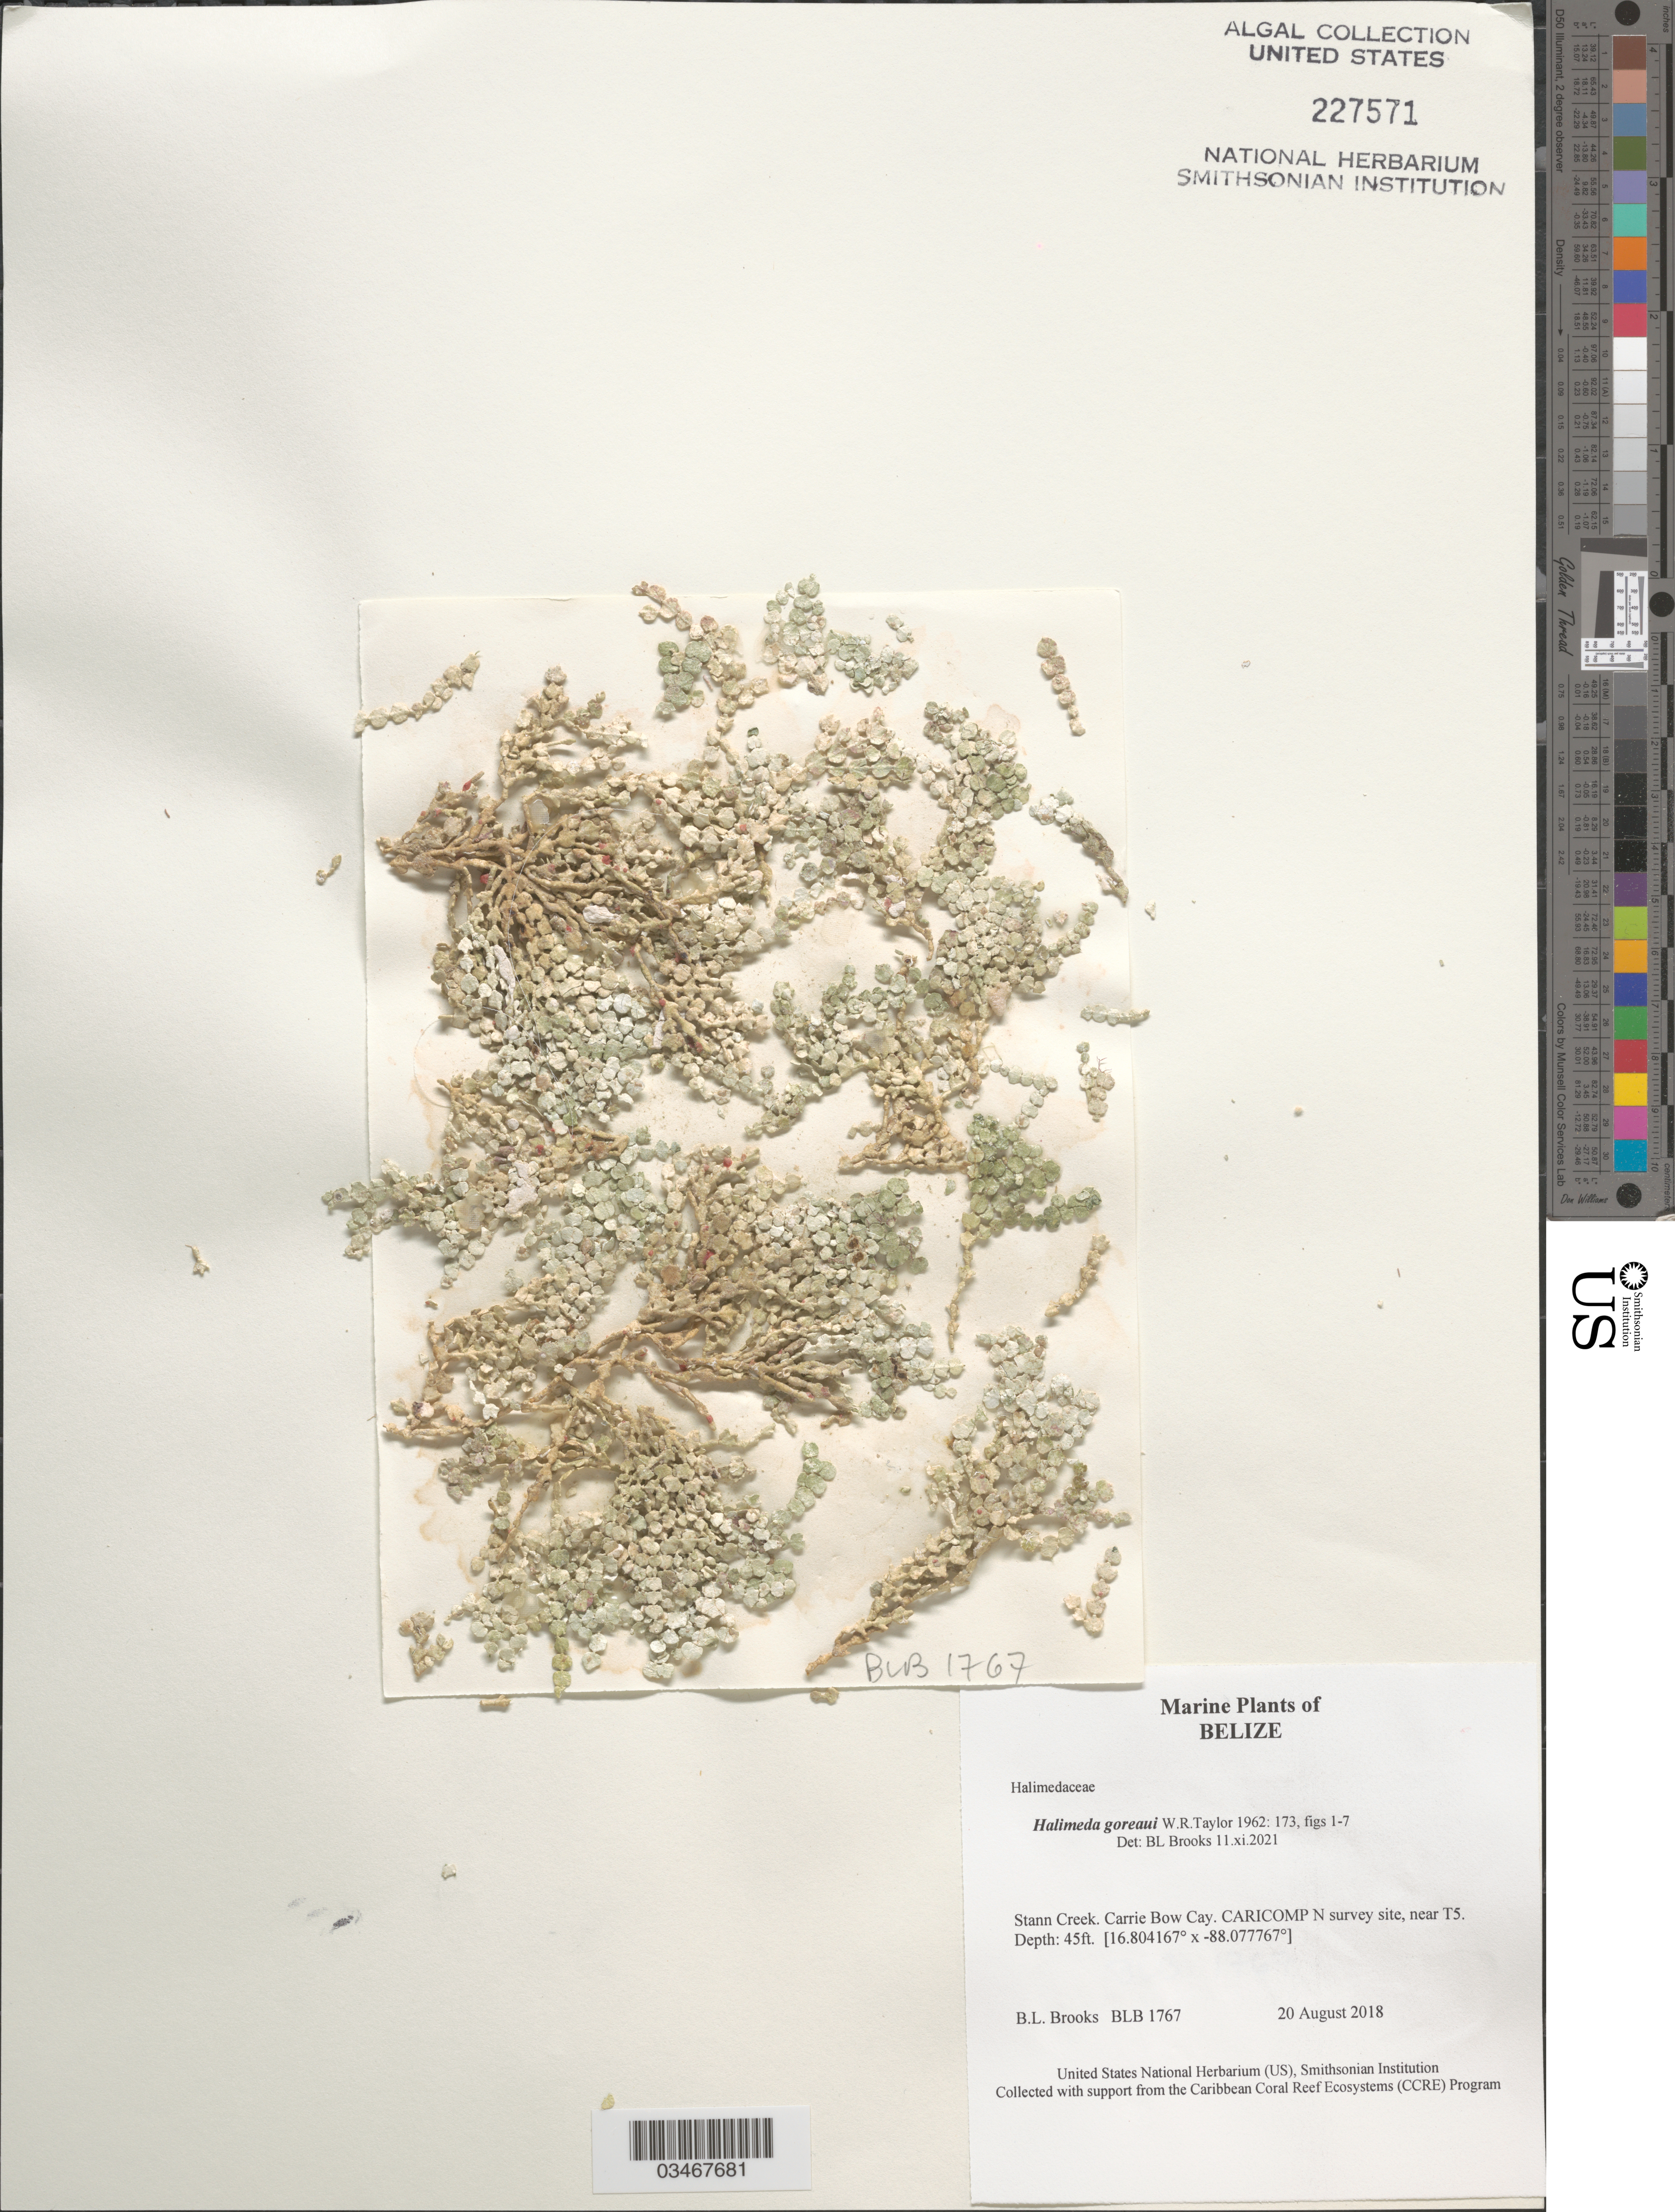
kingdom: Plantae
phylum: Chlorophyta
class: Ulvophyceae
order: Bryopsidales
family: Halimedaceae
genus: Halimeda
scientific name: Halimeda goreaui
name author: W.R. Taylor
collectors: B. Brooks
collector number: BLB 1767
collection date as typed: Transcribed d/m/y: 20/8/2018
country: Belize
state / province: Stann Creek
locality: Carrie Bow Cay. CARICOMP N survey site, near T5.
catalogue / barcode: US 227571